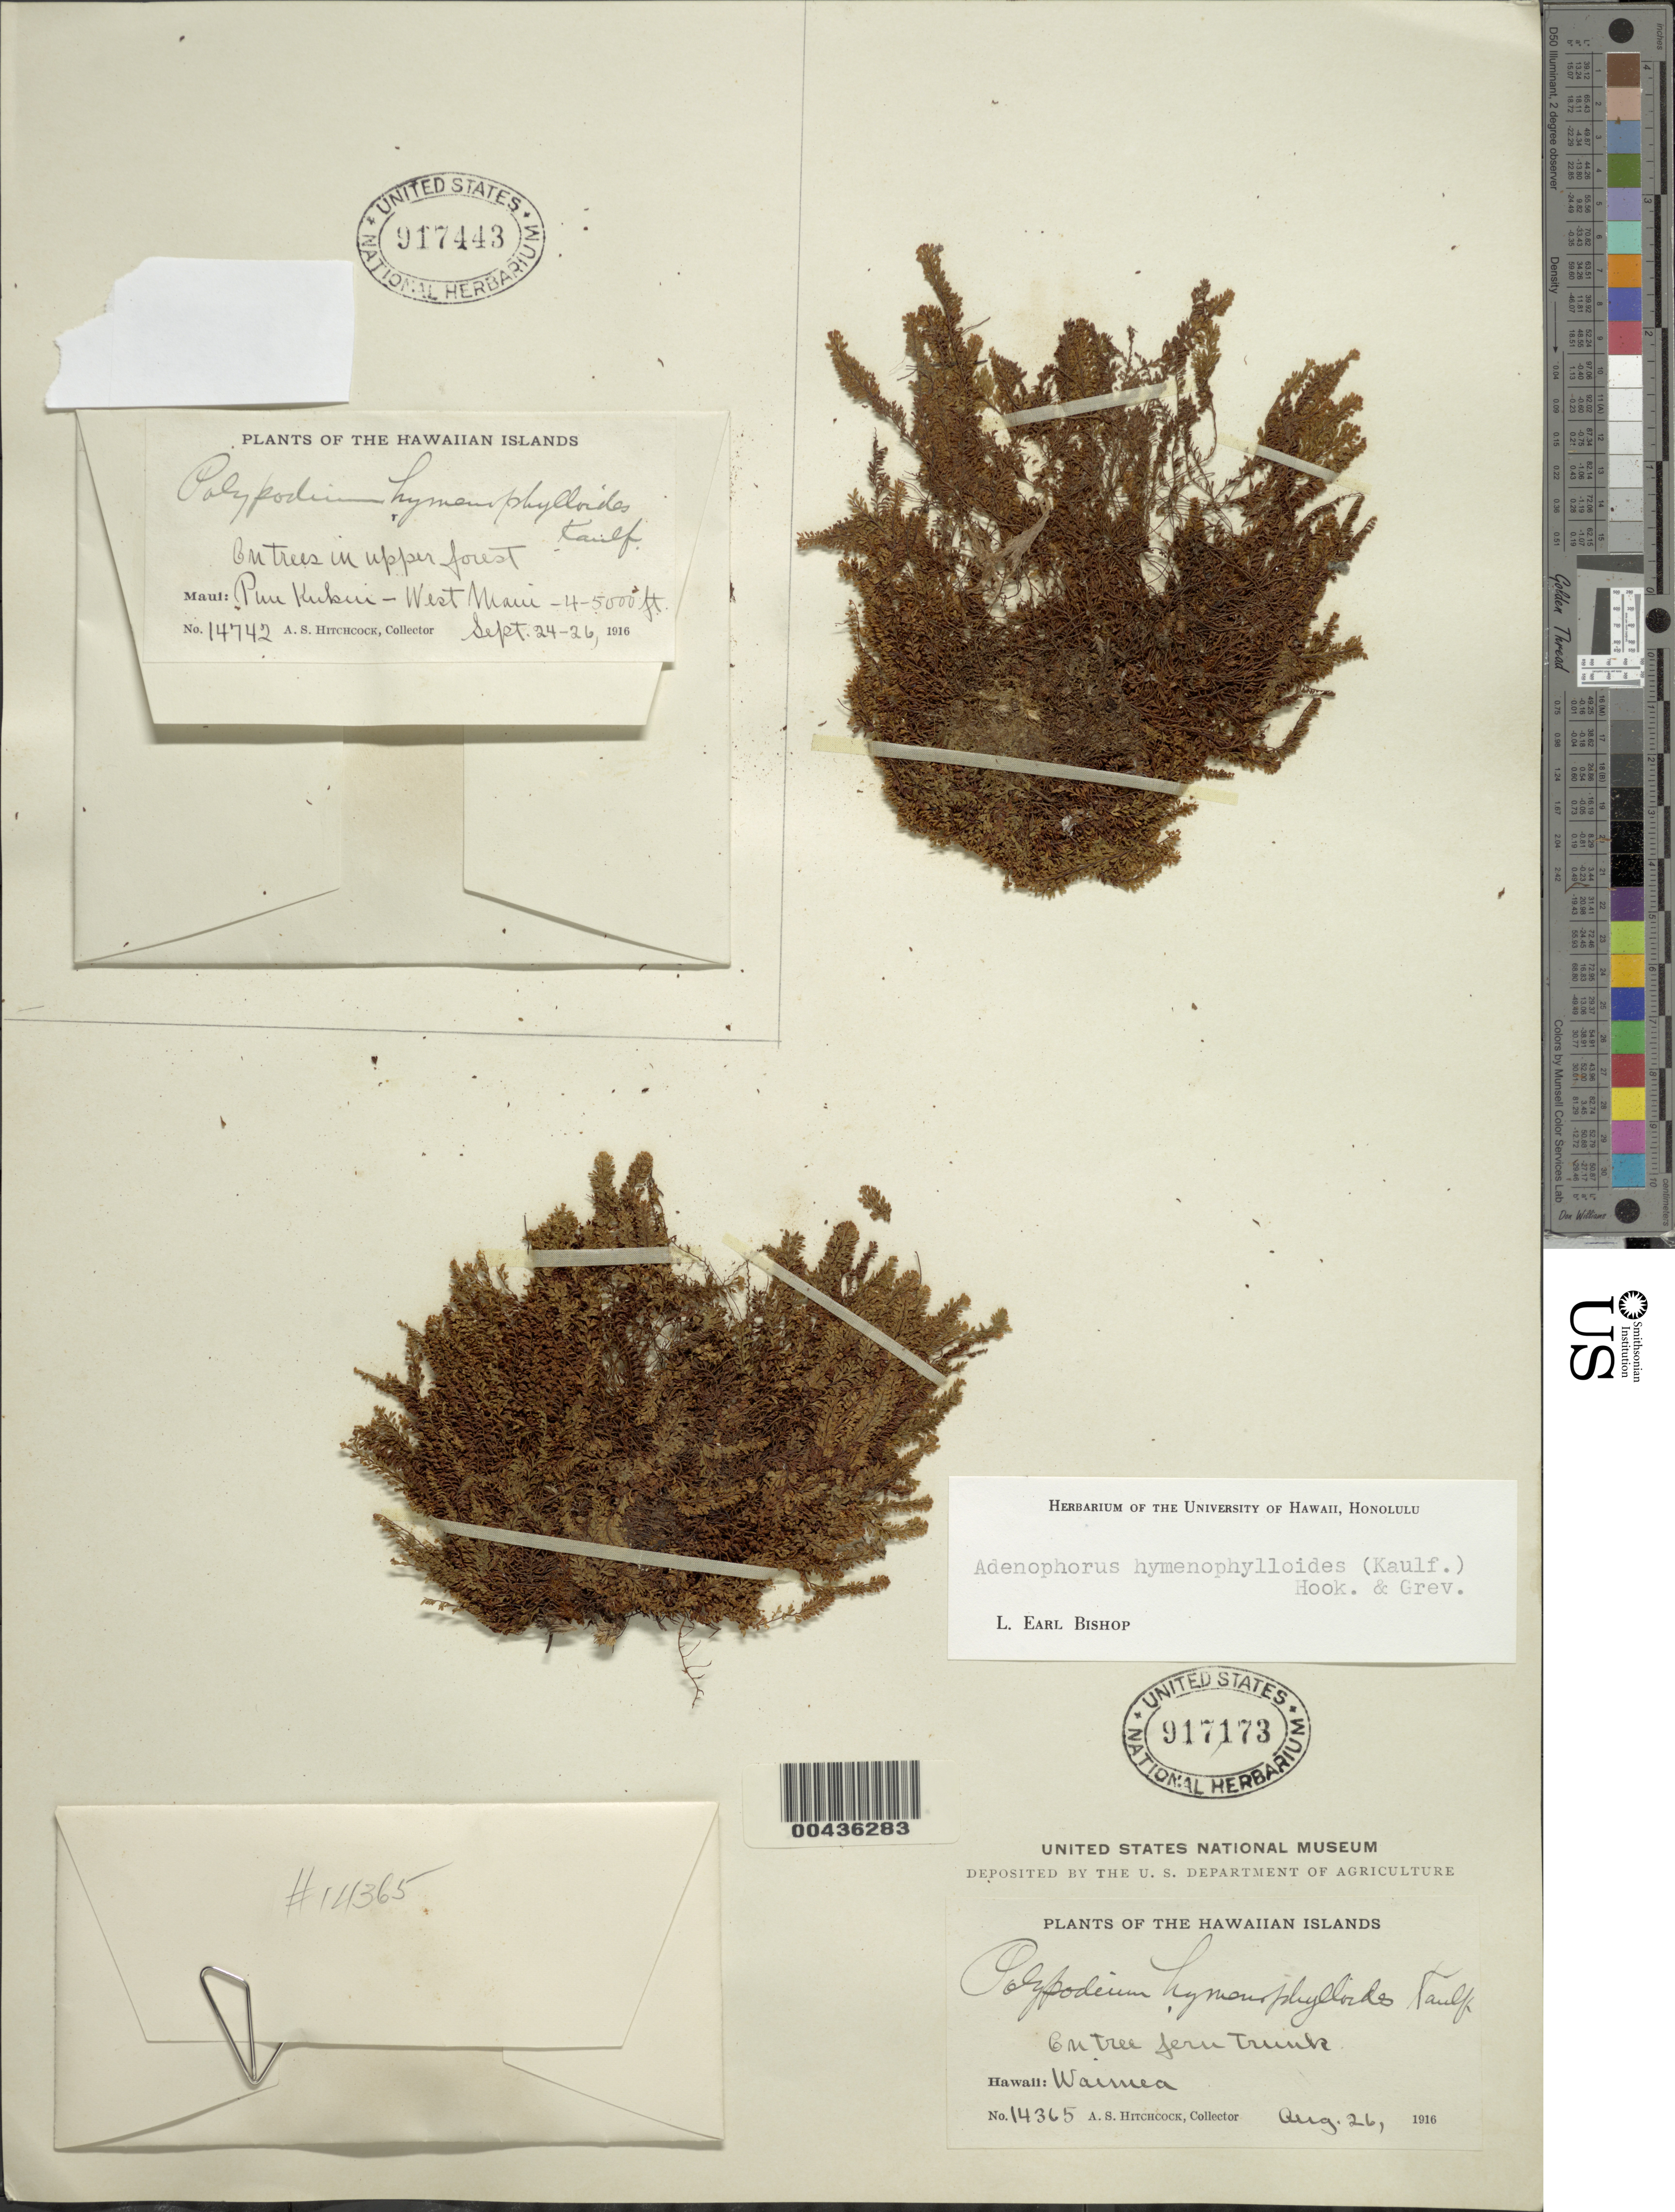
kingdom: Plantae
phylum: Tracheophyta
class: Polypodiopsida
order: Polypodiales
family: Polypodiaceae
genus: Adenophorus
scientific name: Adenophorus hymenophylloides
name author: (Kaulf.) Hook. & Grev.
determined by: Bishop, L. E.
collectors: A. S. Hitchcock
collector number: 14365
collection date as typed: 26 Aug 1916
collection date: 1916-08-26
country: United States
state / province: Hawaii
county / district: Hawaii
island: Hawaii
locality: Waimea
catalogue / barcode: US 917173